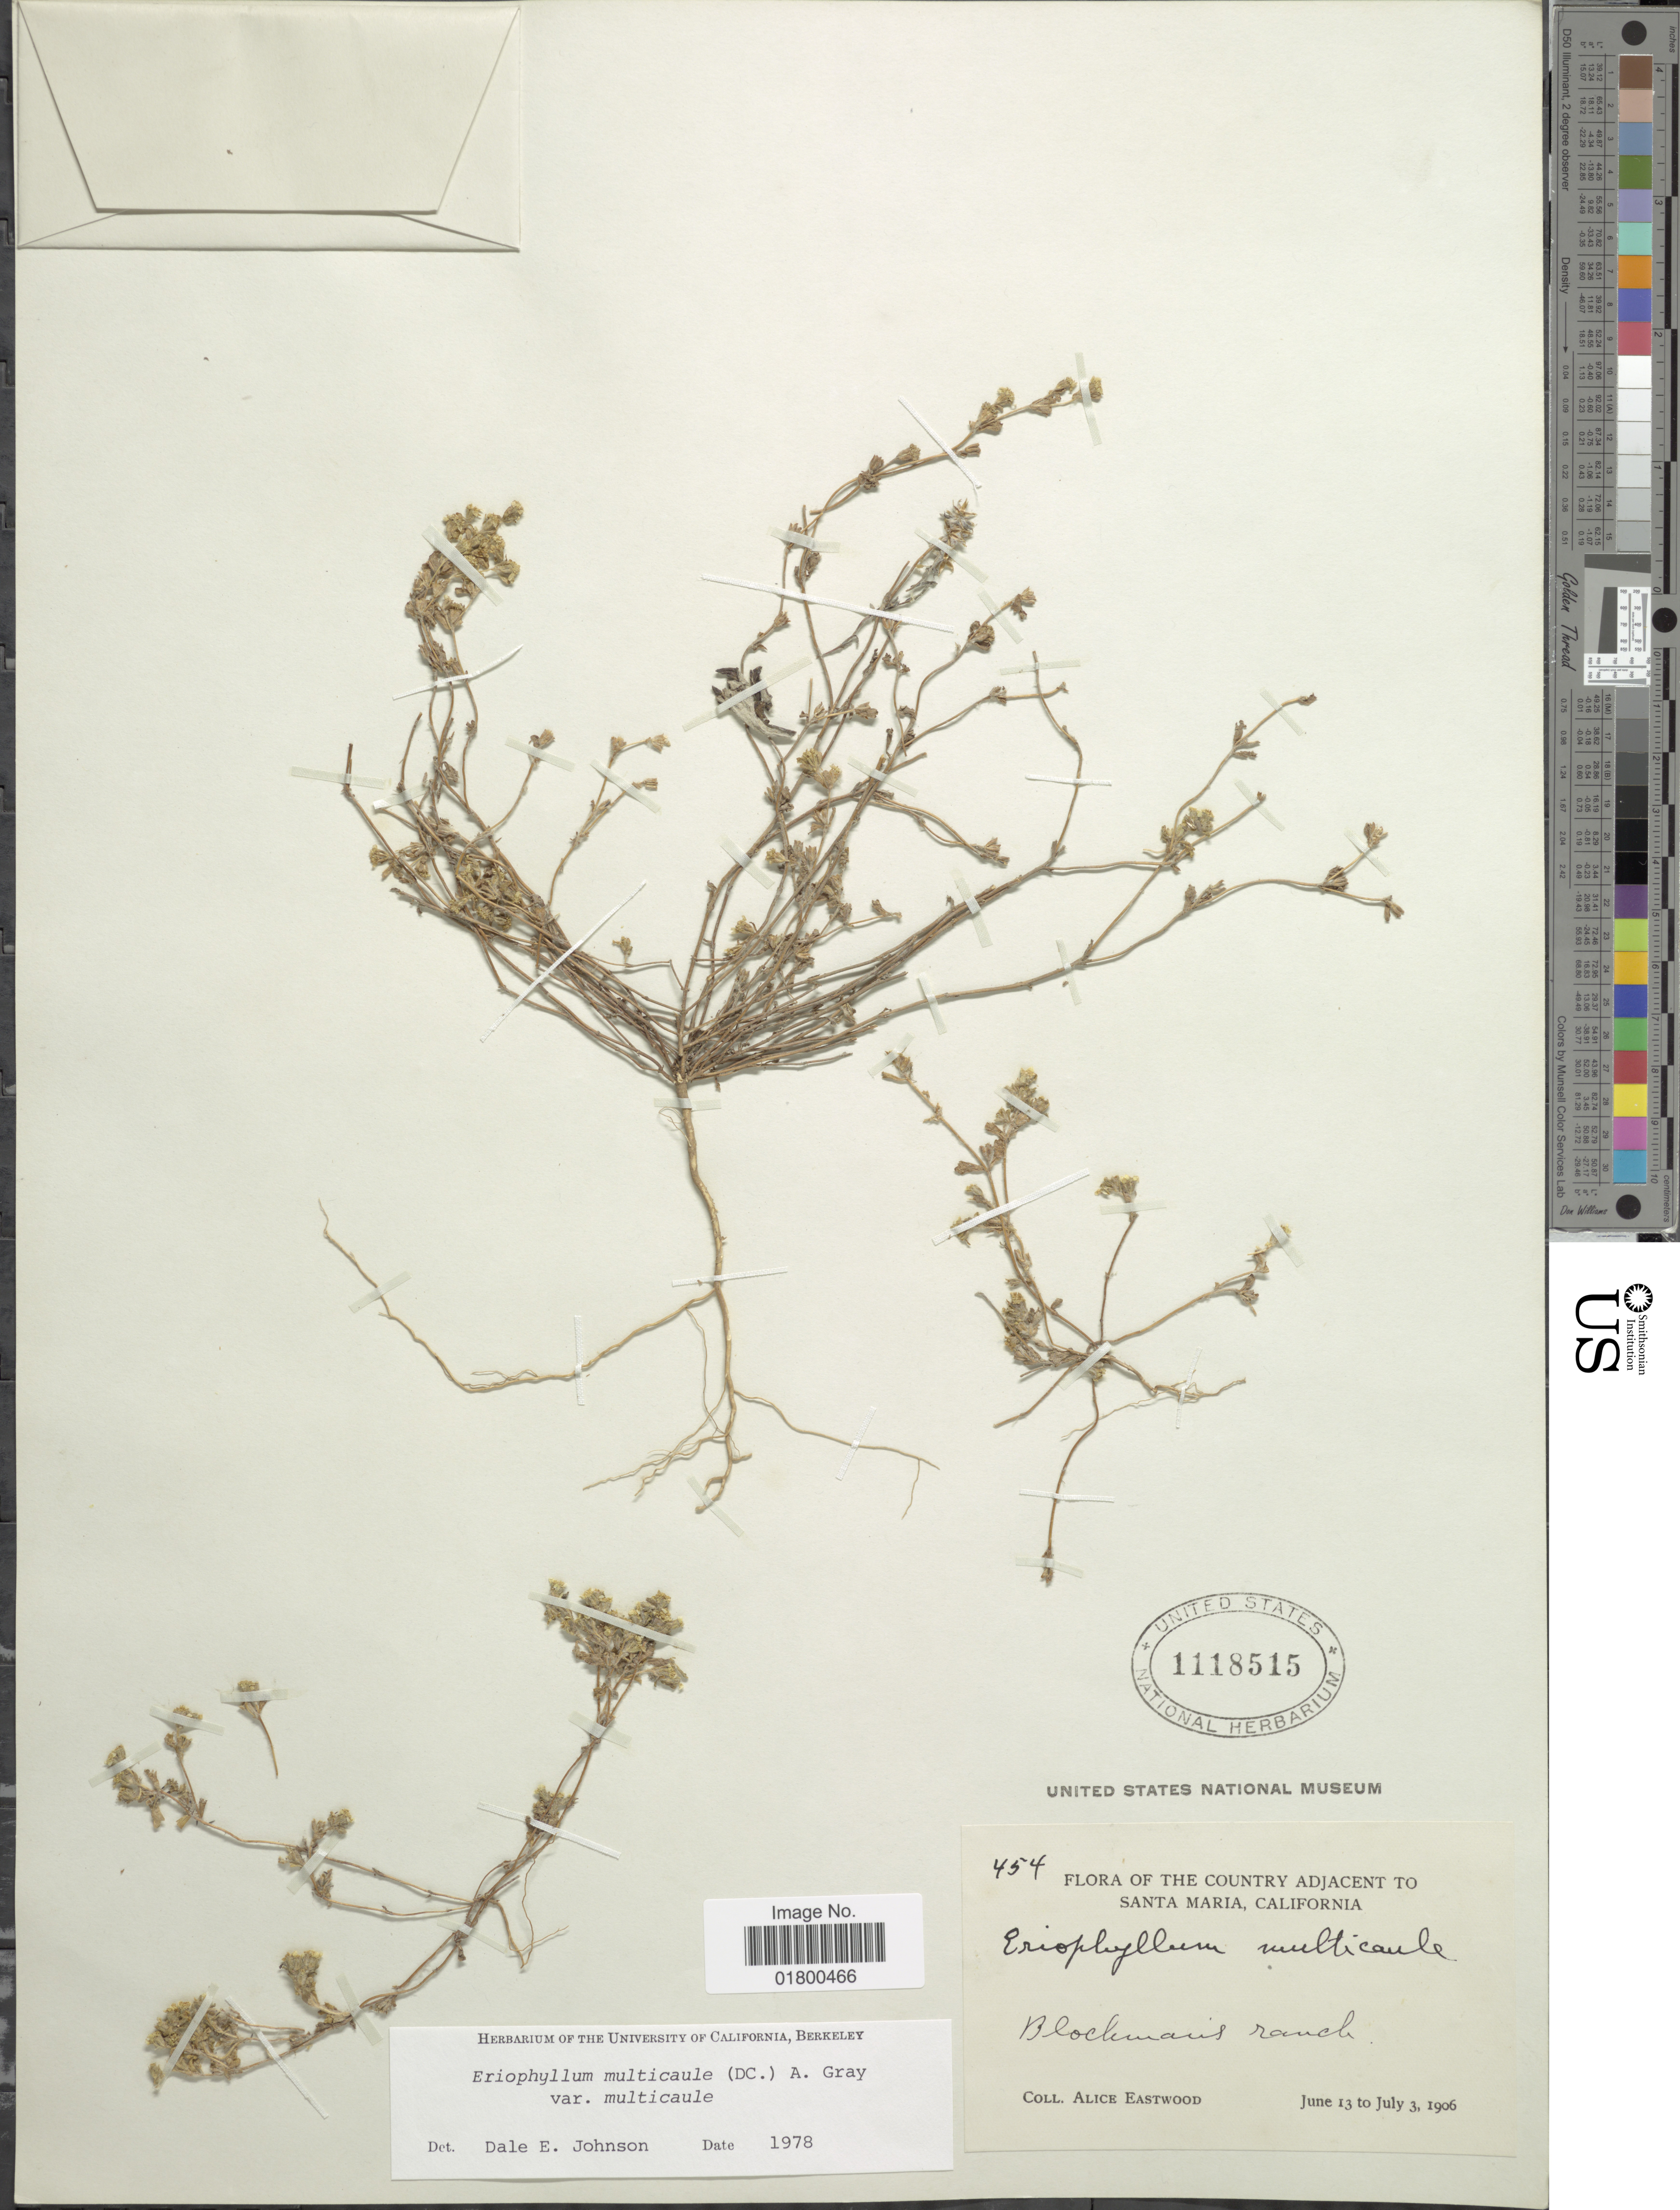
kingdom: Plantae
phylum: Tracheophyta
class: Magnoliopsida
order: Asterales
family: Asteraceae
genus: Eriophyllum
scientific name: Eriophyllum multicaule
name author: (DC.) A. Gray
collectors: A. Eastwood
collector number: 454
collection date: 1906-06-13/1906-07-03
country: United States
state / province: California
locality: The Country Adjacent to Santa Maria, California, Blockmains ranch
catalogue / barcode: US 1118515